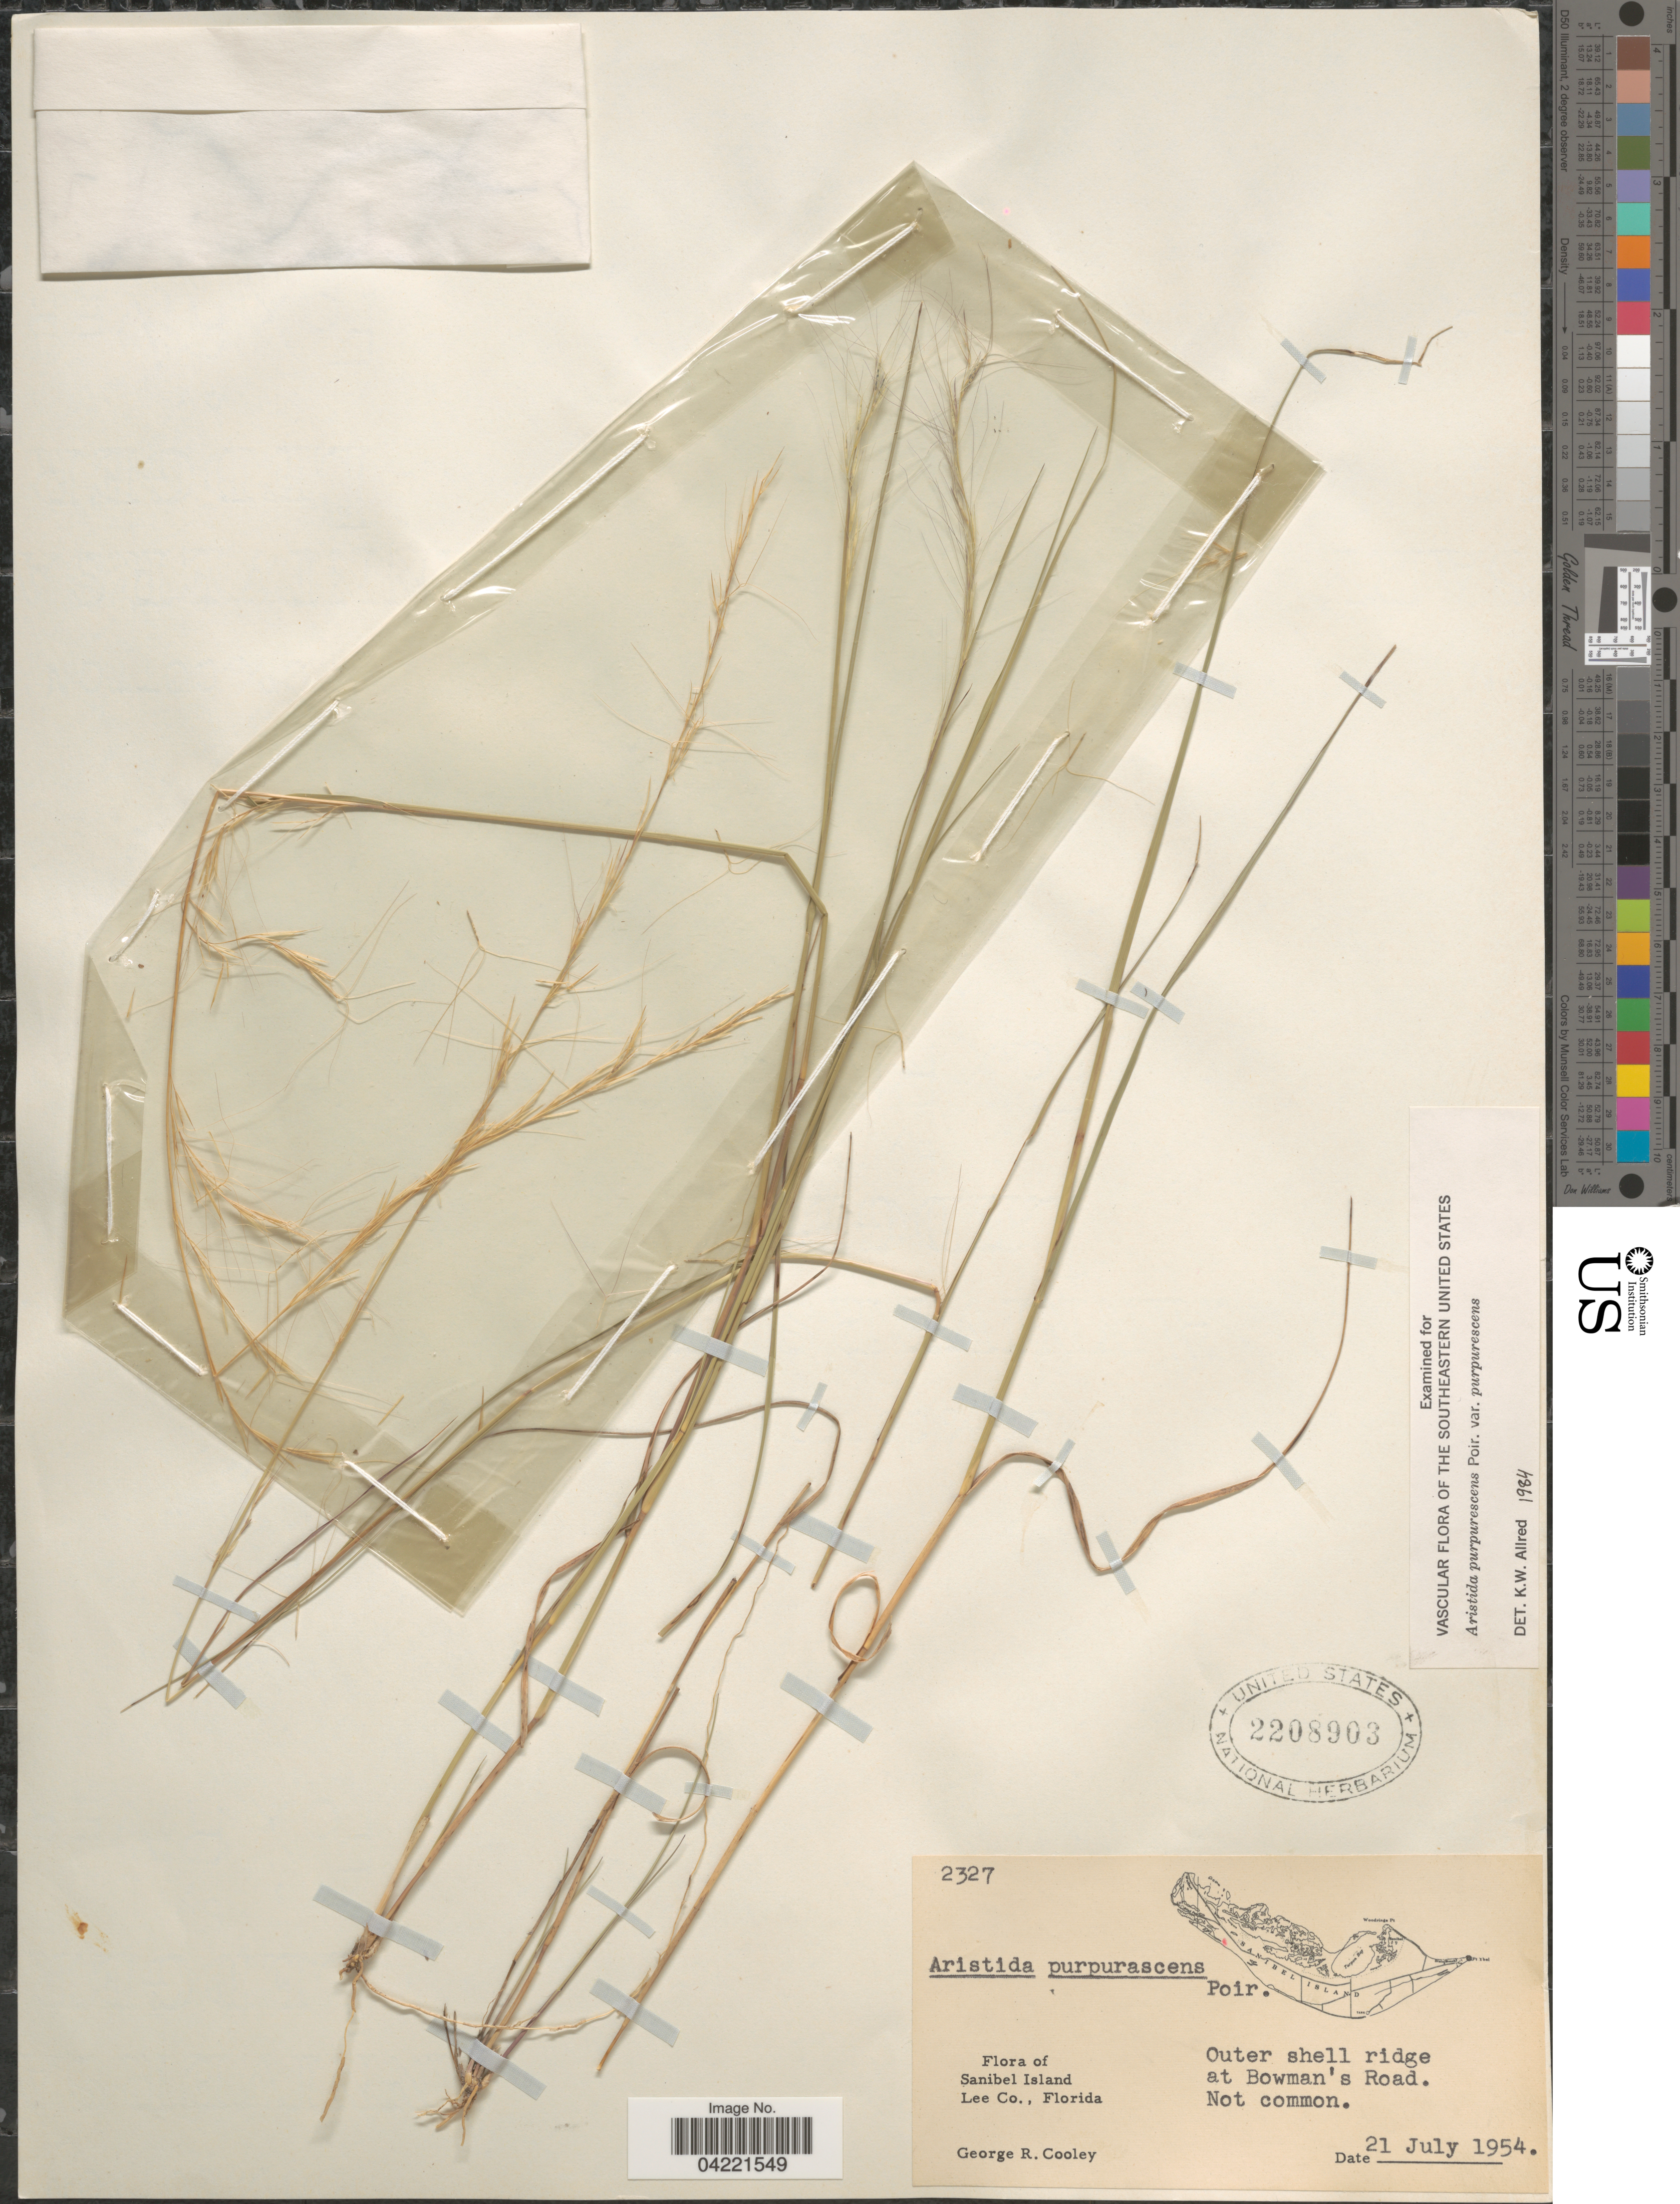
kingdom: Plantae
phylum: Tracheophyta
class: Liliopsida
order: Poales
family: Poaceae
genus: Aristida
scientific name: Aristida purpurascens var. purpurescens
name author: Poir.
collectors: G. R. Cooley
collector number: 2327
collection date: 1954-07-21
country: United States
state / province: Florida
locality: Sanibel Island. Lee Co. Outer shell ridge at Bowman's Road.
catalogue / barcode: US 2208903